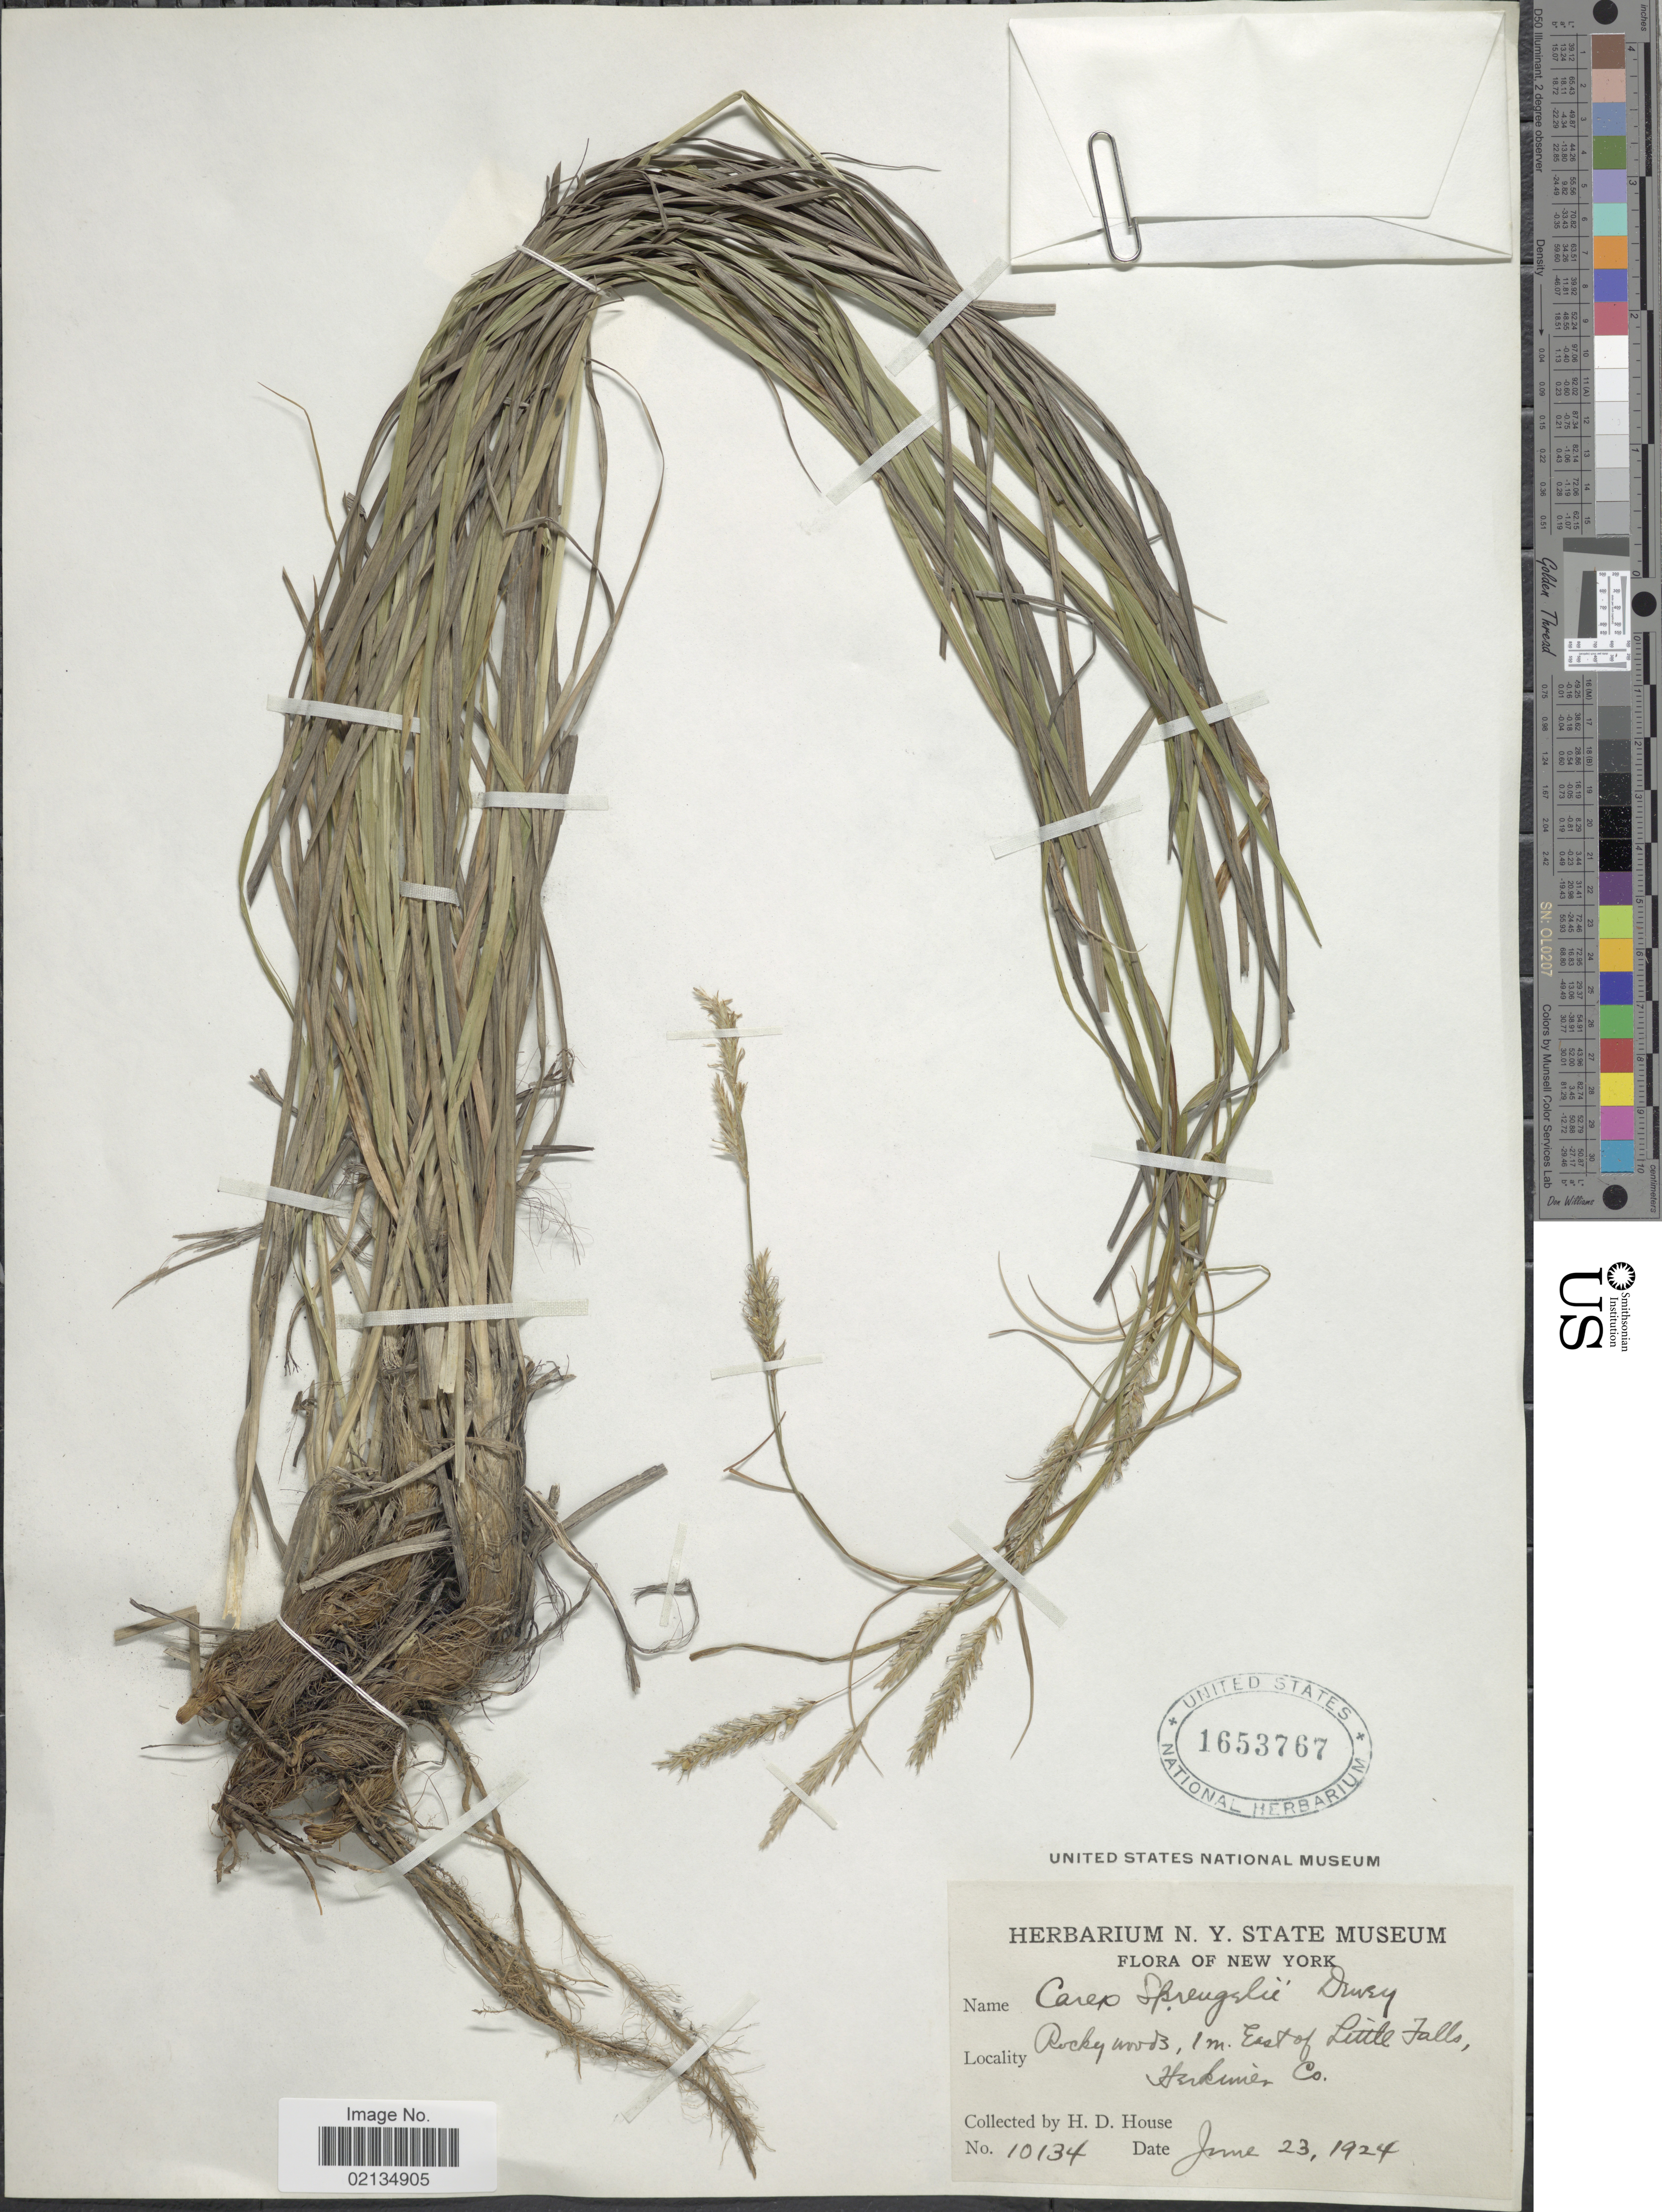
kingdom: Plantae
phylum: Tracheophyta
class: Liliopsida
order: Poales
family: Cyperaceae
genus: Carex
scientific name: Carex sprengelii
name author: Dewey ex Spreng.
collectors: H. D. House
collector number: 10134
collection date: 1924-06-23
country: United States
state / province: New York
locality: Rocky woods, 1. m. East of Little Falls. Herkimer Co.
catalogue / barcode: US 1653767